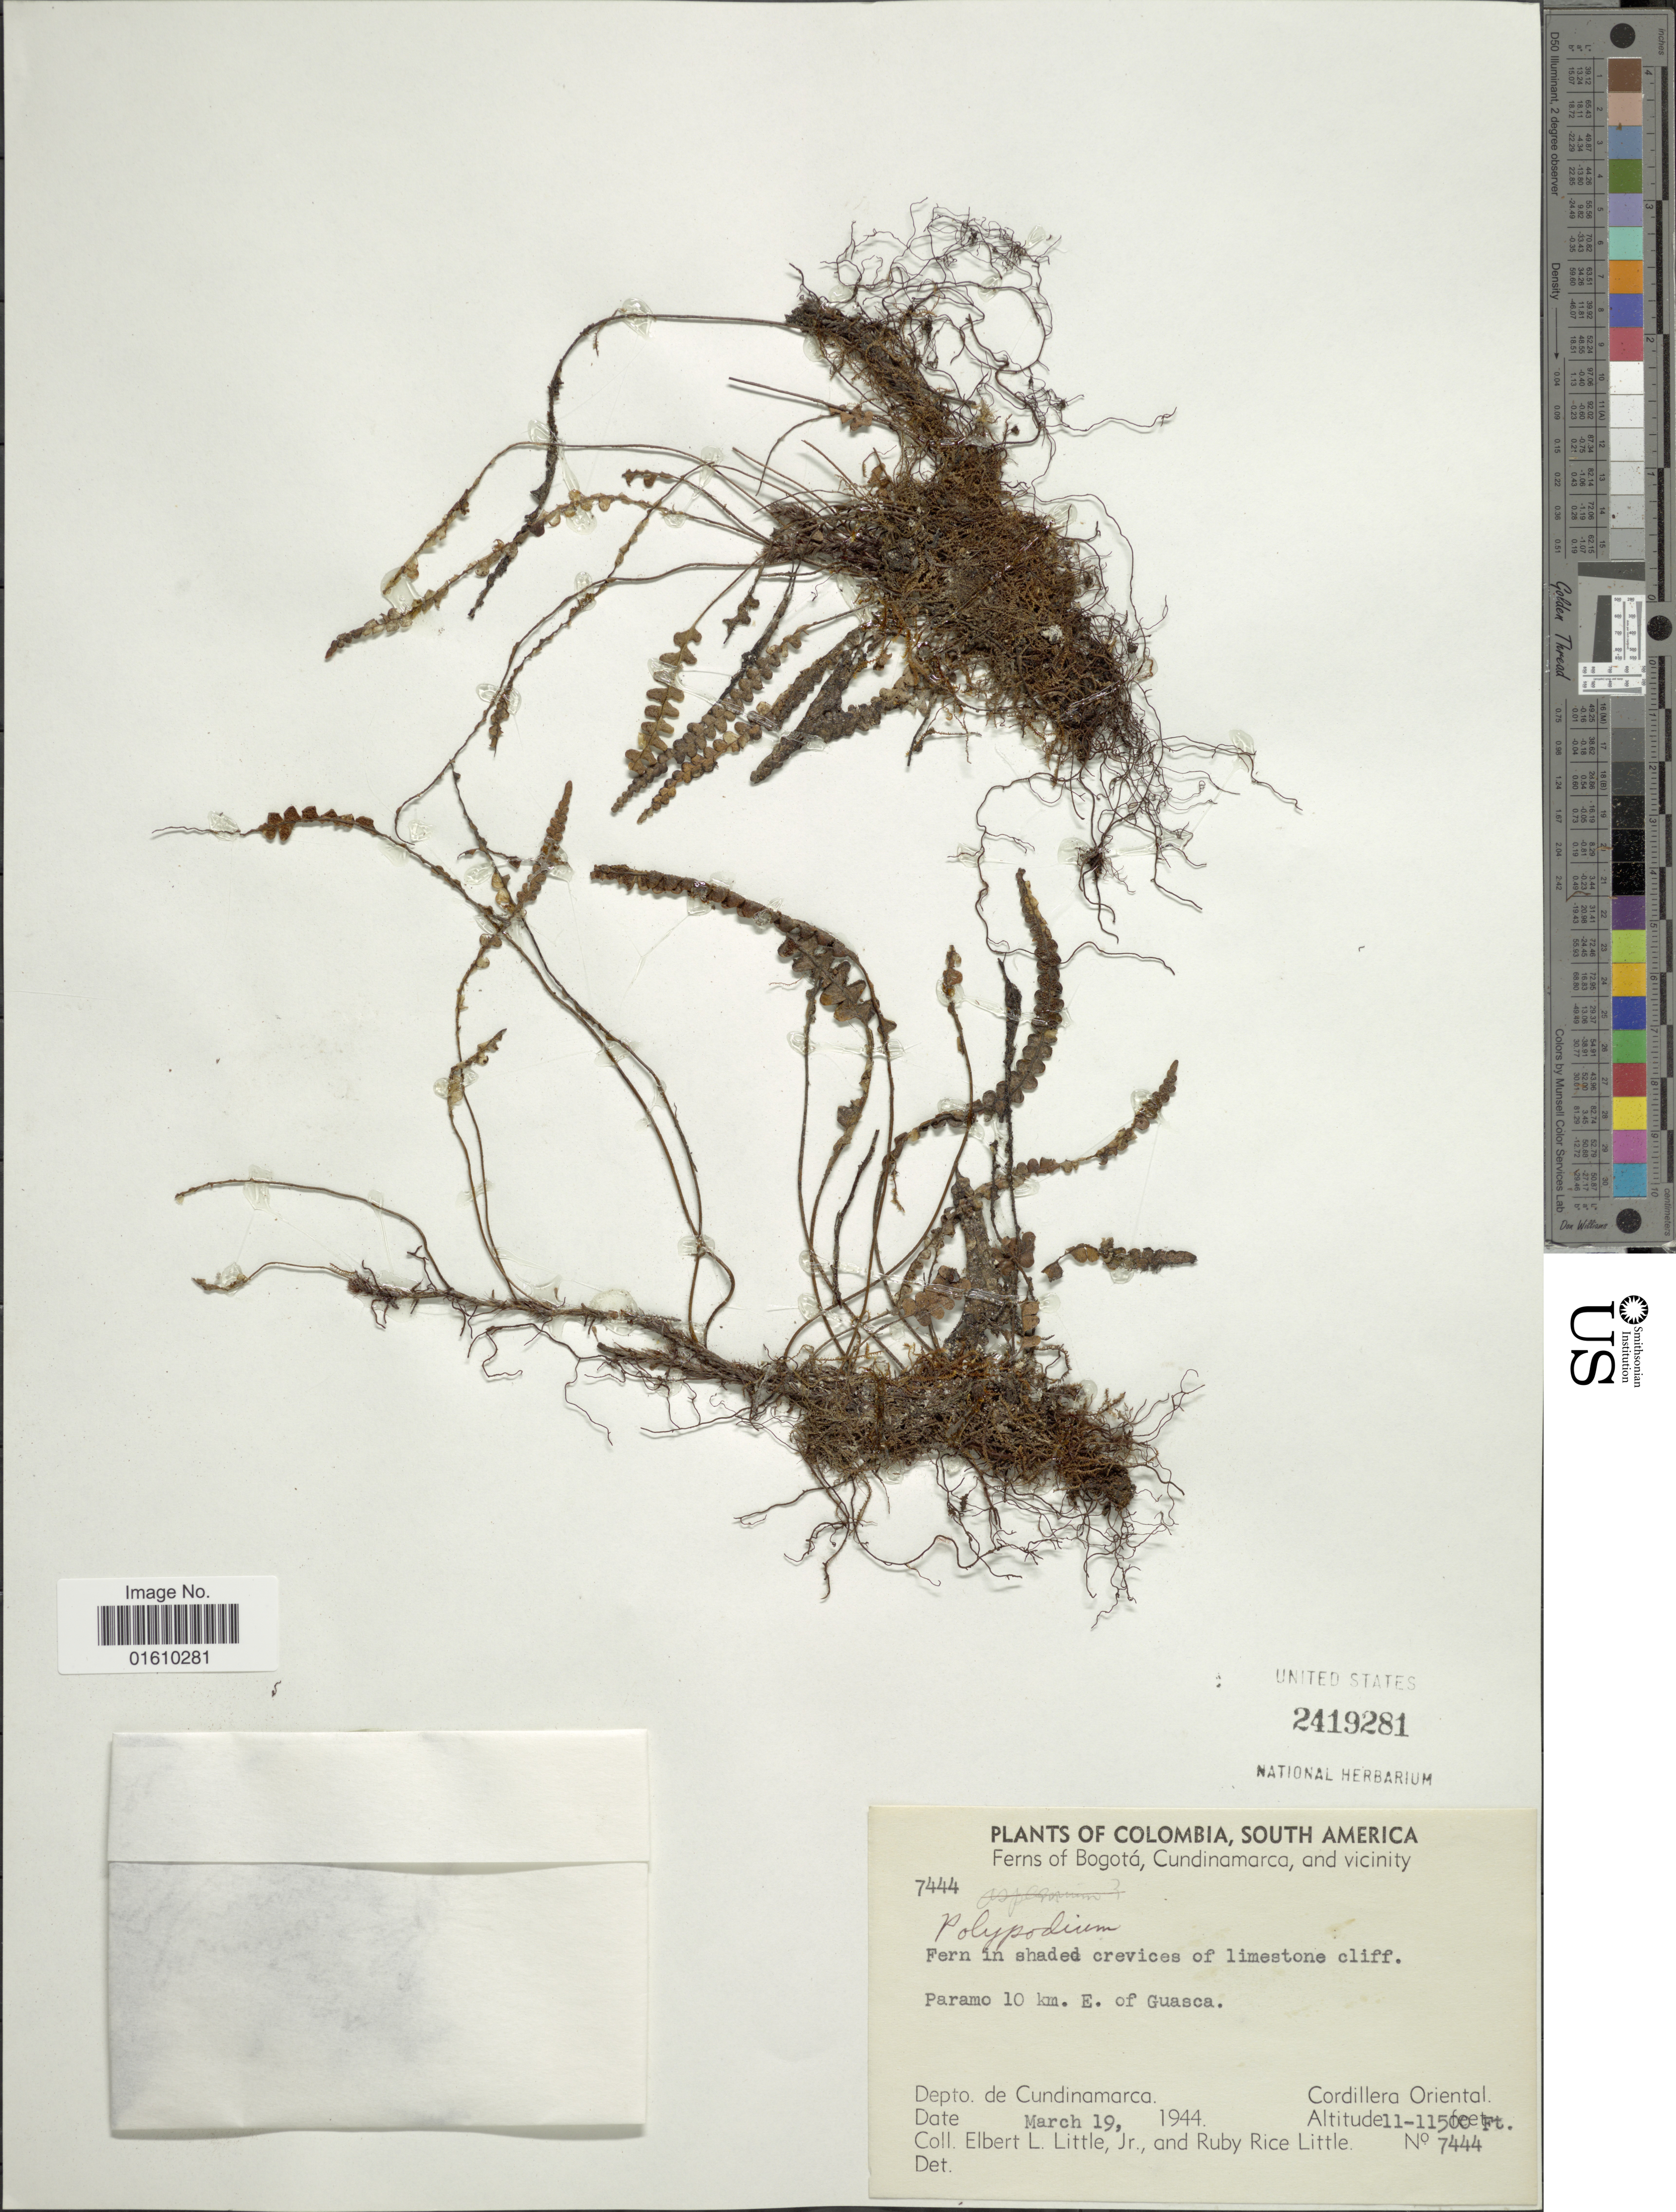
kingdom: Plantae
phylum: Tracheophyta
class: Polypodiopsida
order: Polypodiales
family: Polypodiaceae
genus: Melpomene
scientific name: Melpomene sp.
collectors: E. L. Little & R. R. Little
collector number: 7444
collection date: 1944-03-19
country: Colombia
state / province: Cundinamarca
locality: Cundinamarca and vicinity, Paramo 10 km. E. of Guasca, Cordillera Oriental, Paramo 10 km. E. of Guasca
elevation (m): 335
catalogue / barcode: US 2419281